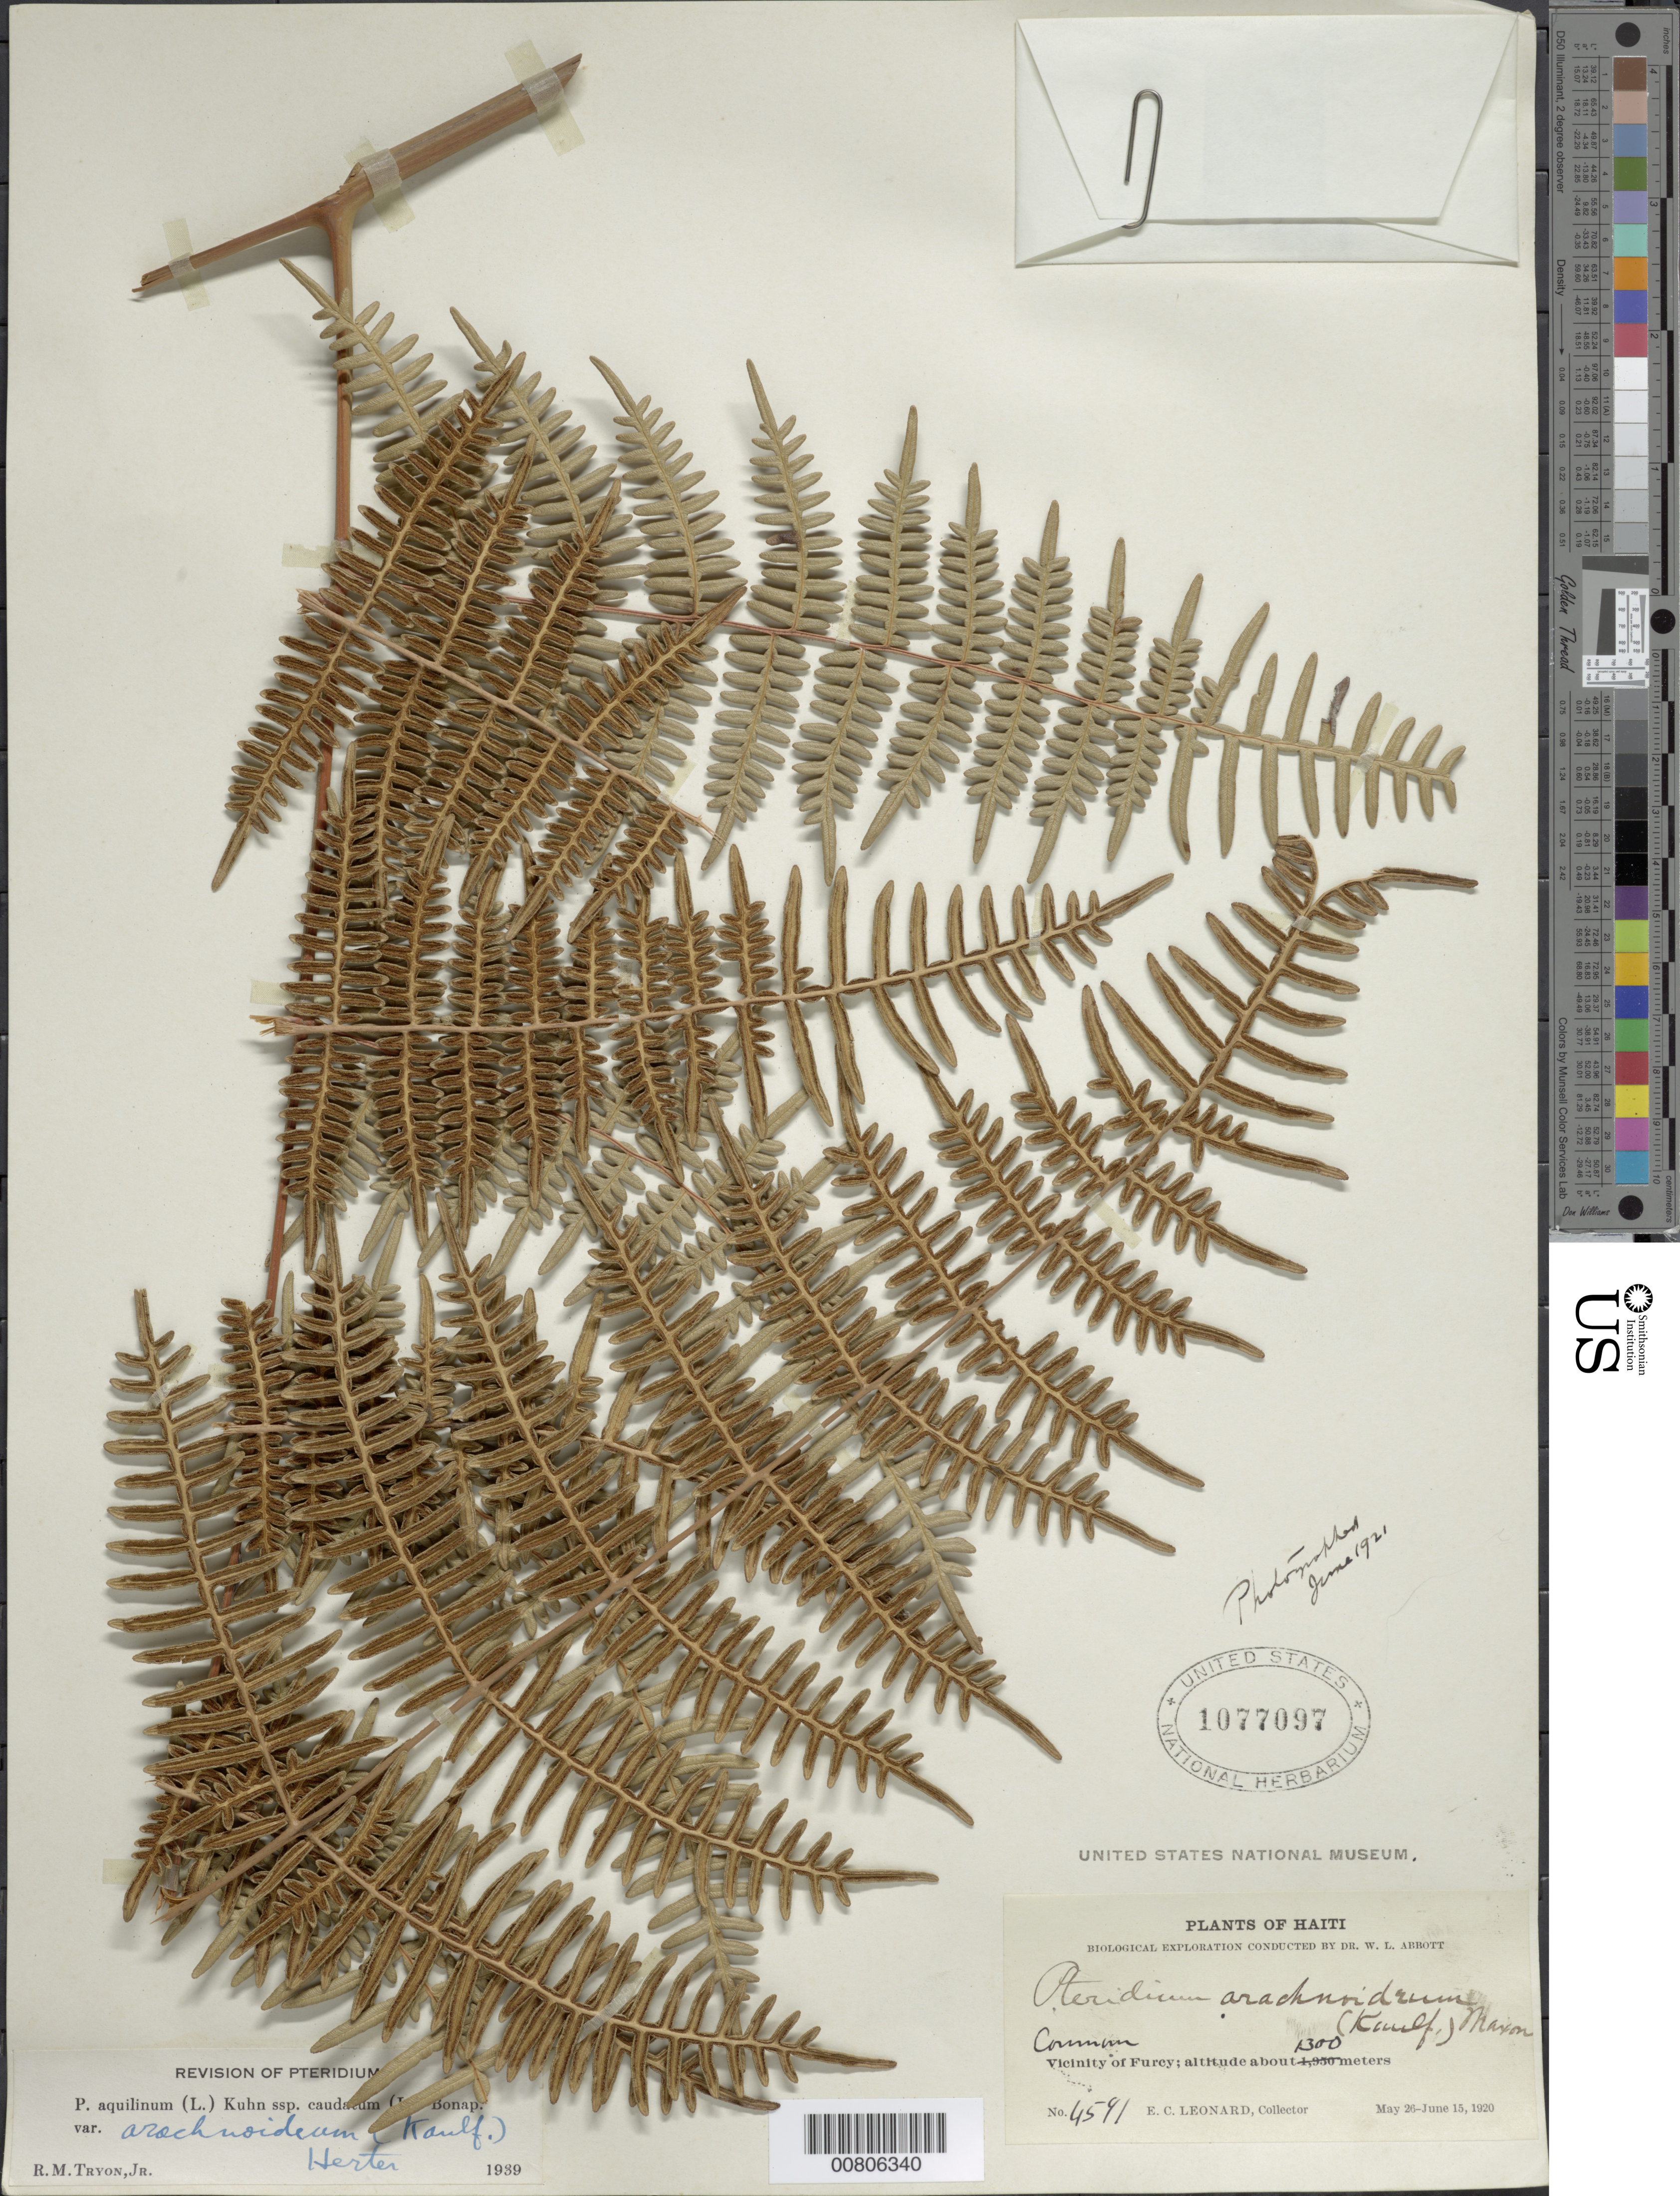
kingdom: Plantae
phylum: Tracheophyta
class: Polypodiopsida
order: Polypodiales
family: Dennstaedtiaceae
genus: Pteridium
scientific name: Pteridium aquilinum var. arachnoideum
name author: (Kaulf.) Herter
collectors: E. C. Leonard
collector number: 4591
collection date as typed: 26 May 1920 to 15 Jun 1920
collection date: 1920-05-26/1920-06-15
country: Haiti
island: Hispaniola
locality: Furcy vicinity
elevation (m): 1300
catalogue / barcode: US 1077097